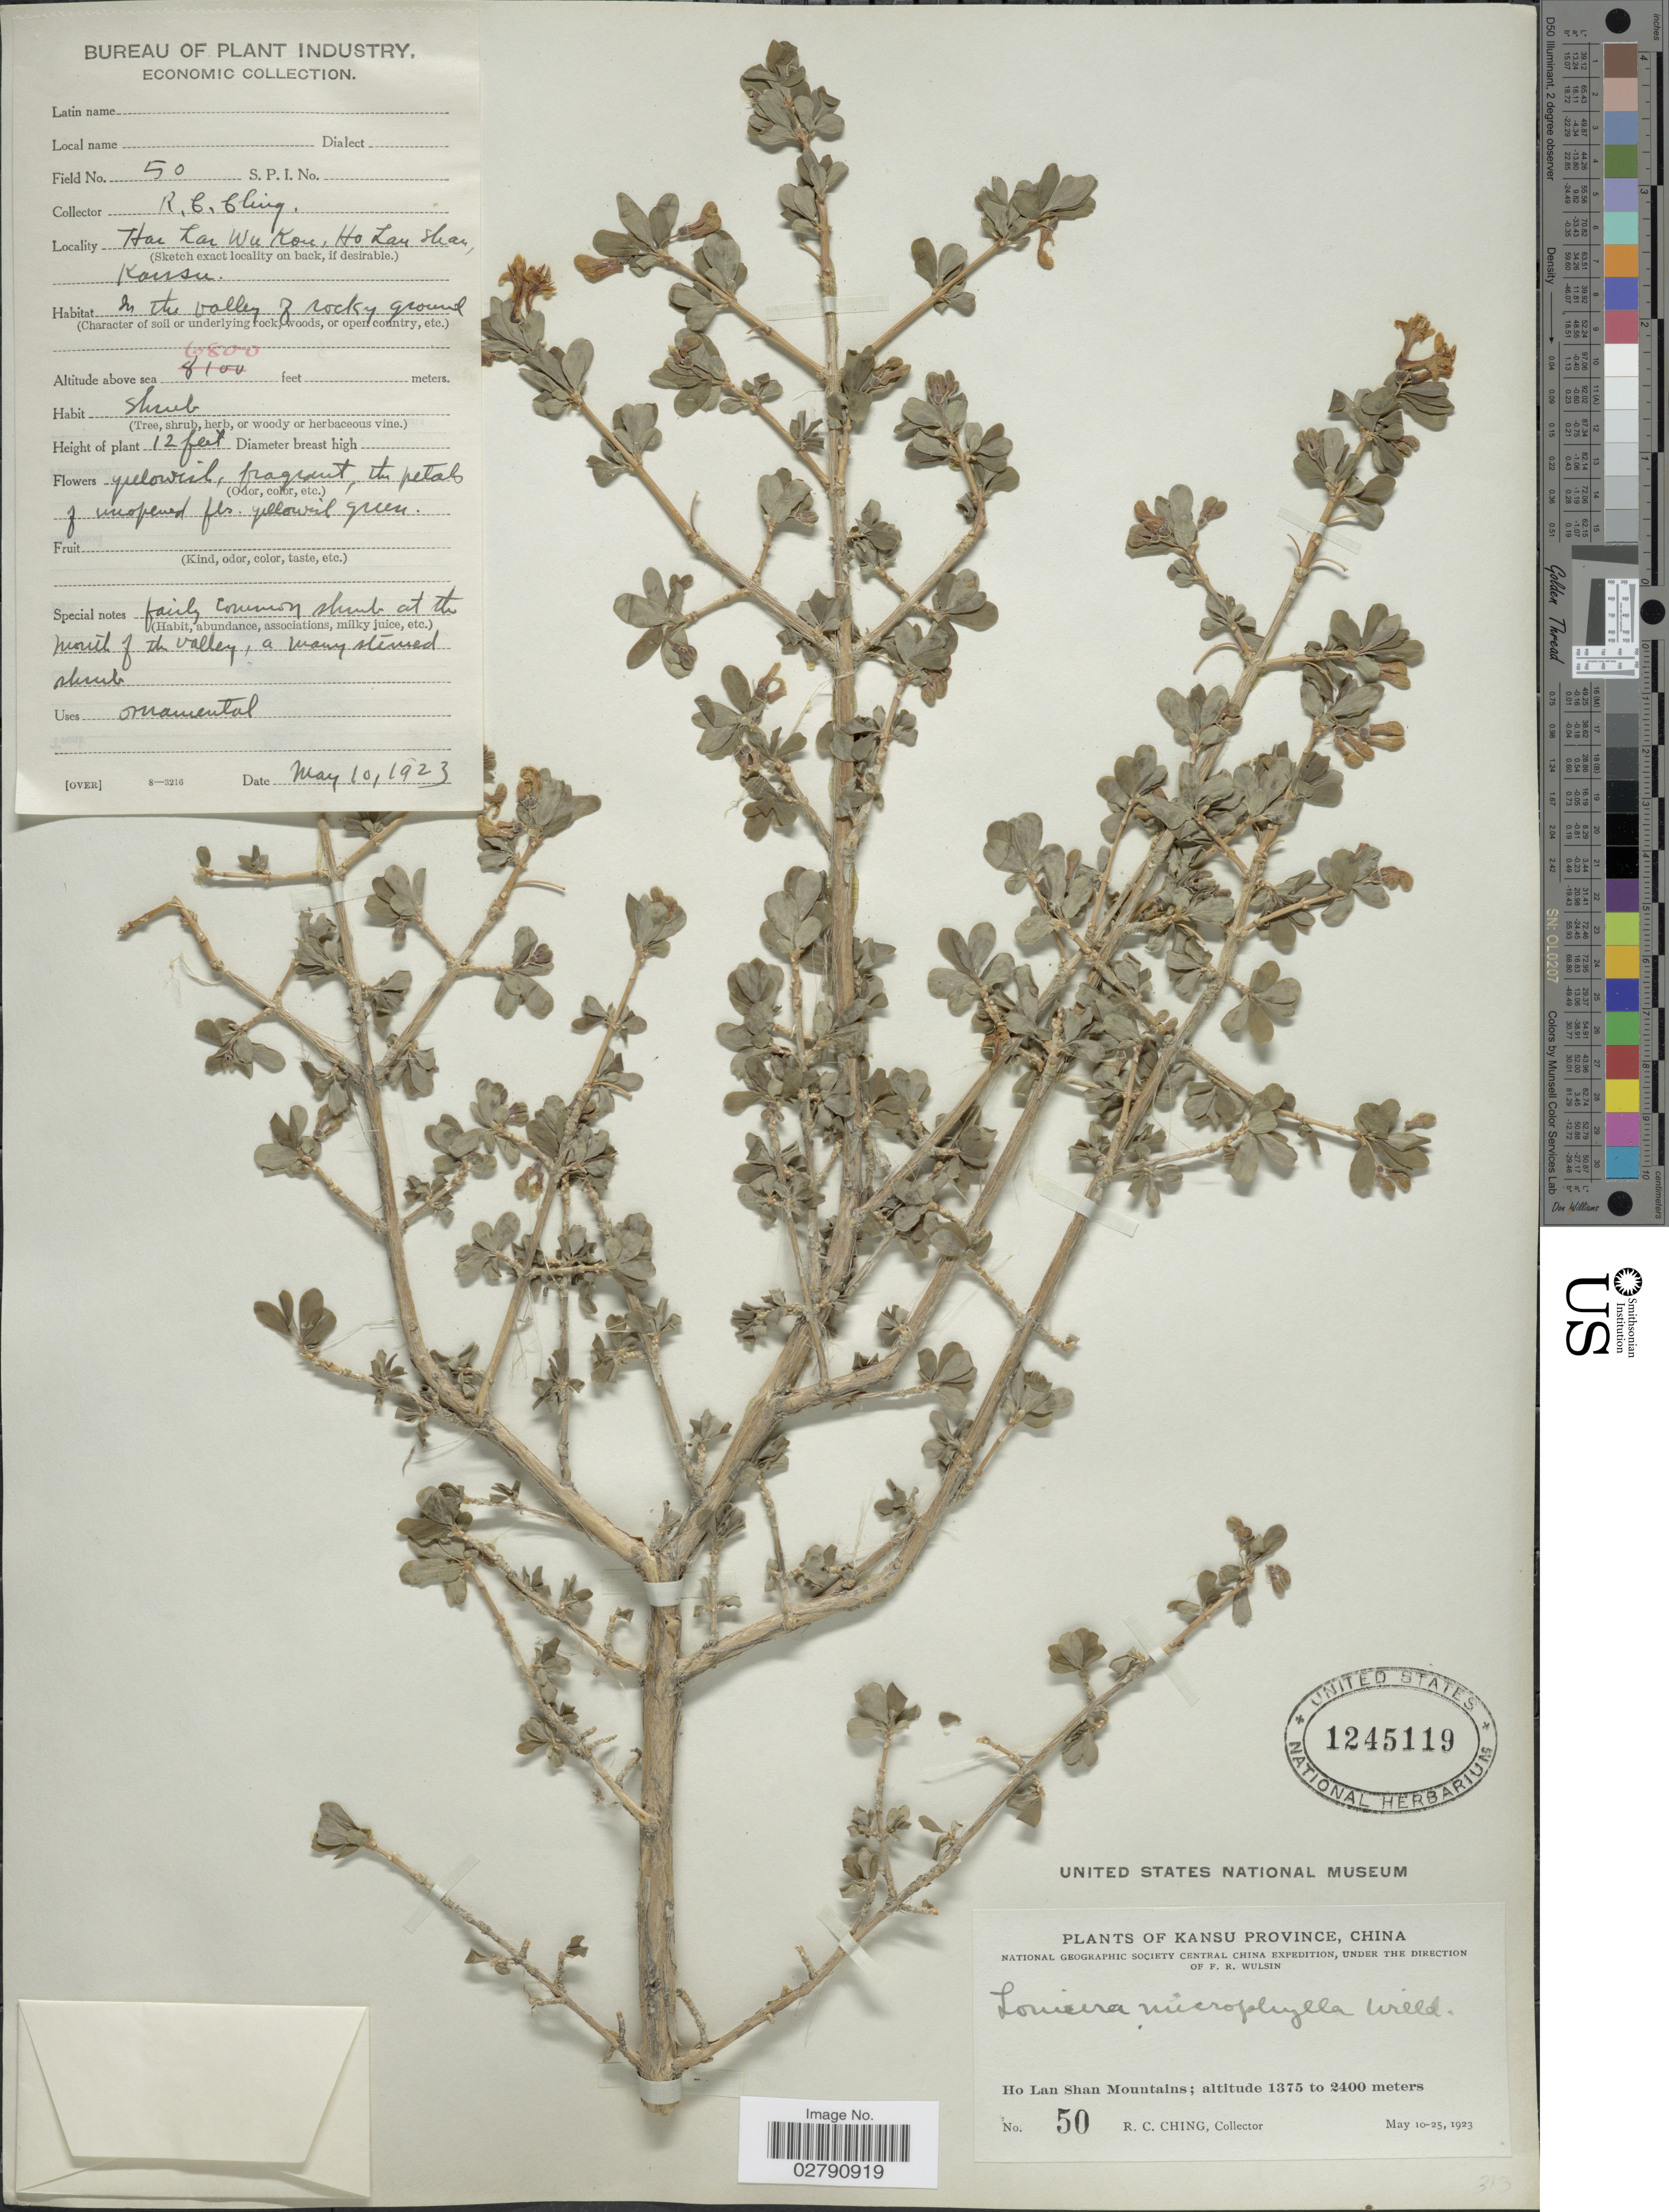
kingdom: Plantae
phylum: Tracheophyta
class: Magnoliopsida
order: Dipsacales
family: Caprifoliaceae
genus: Lonicera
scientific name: Lonicera microphylla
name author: Willd. ex Schult.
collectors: R. C. Ching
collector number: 50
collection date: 1923-05-10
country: China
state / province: Gansu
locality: Kansu Province. Ho Lan Shan Mountains. Hai Lai Wu Kou, Ho Lan Shan.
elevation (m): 2073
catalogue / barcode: US 1245119